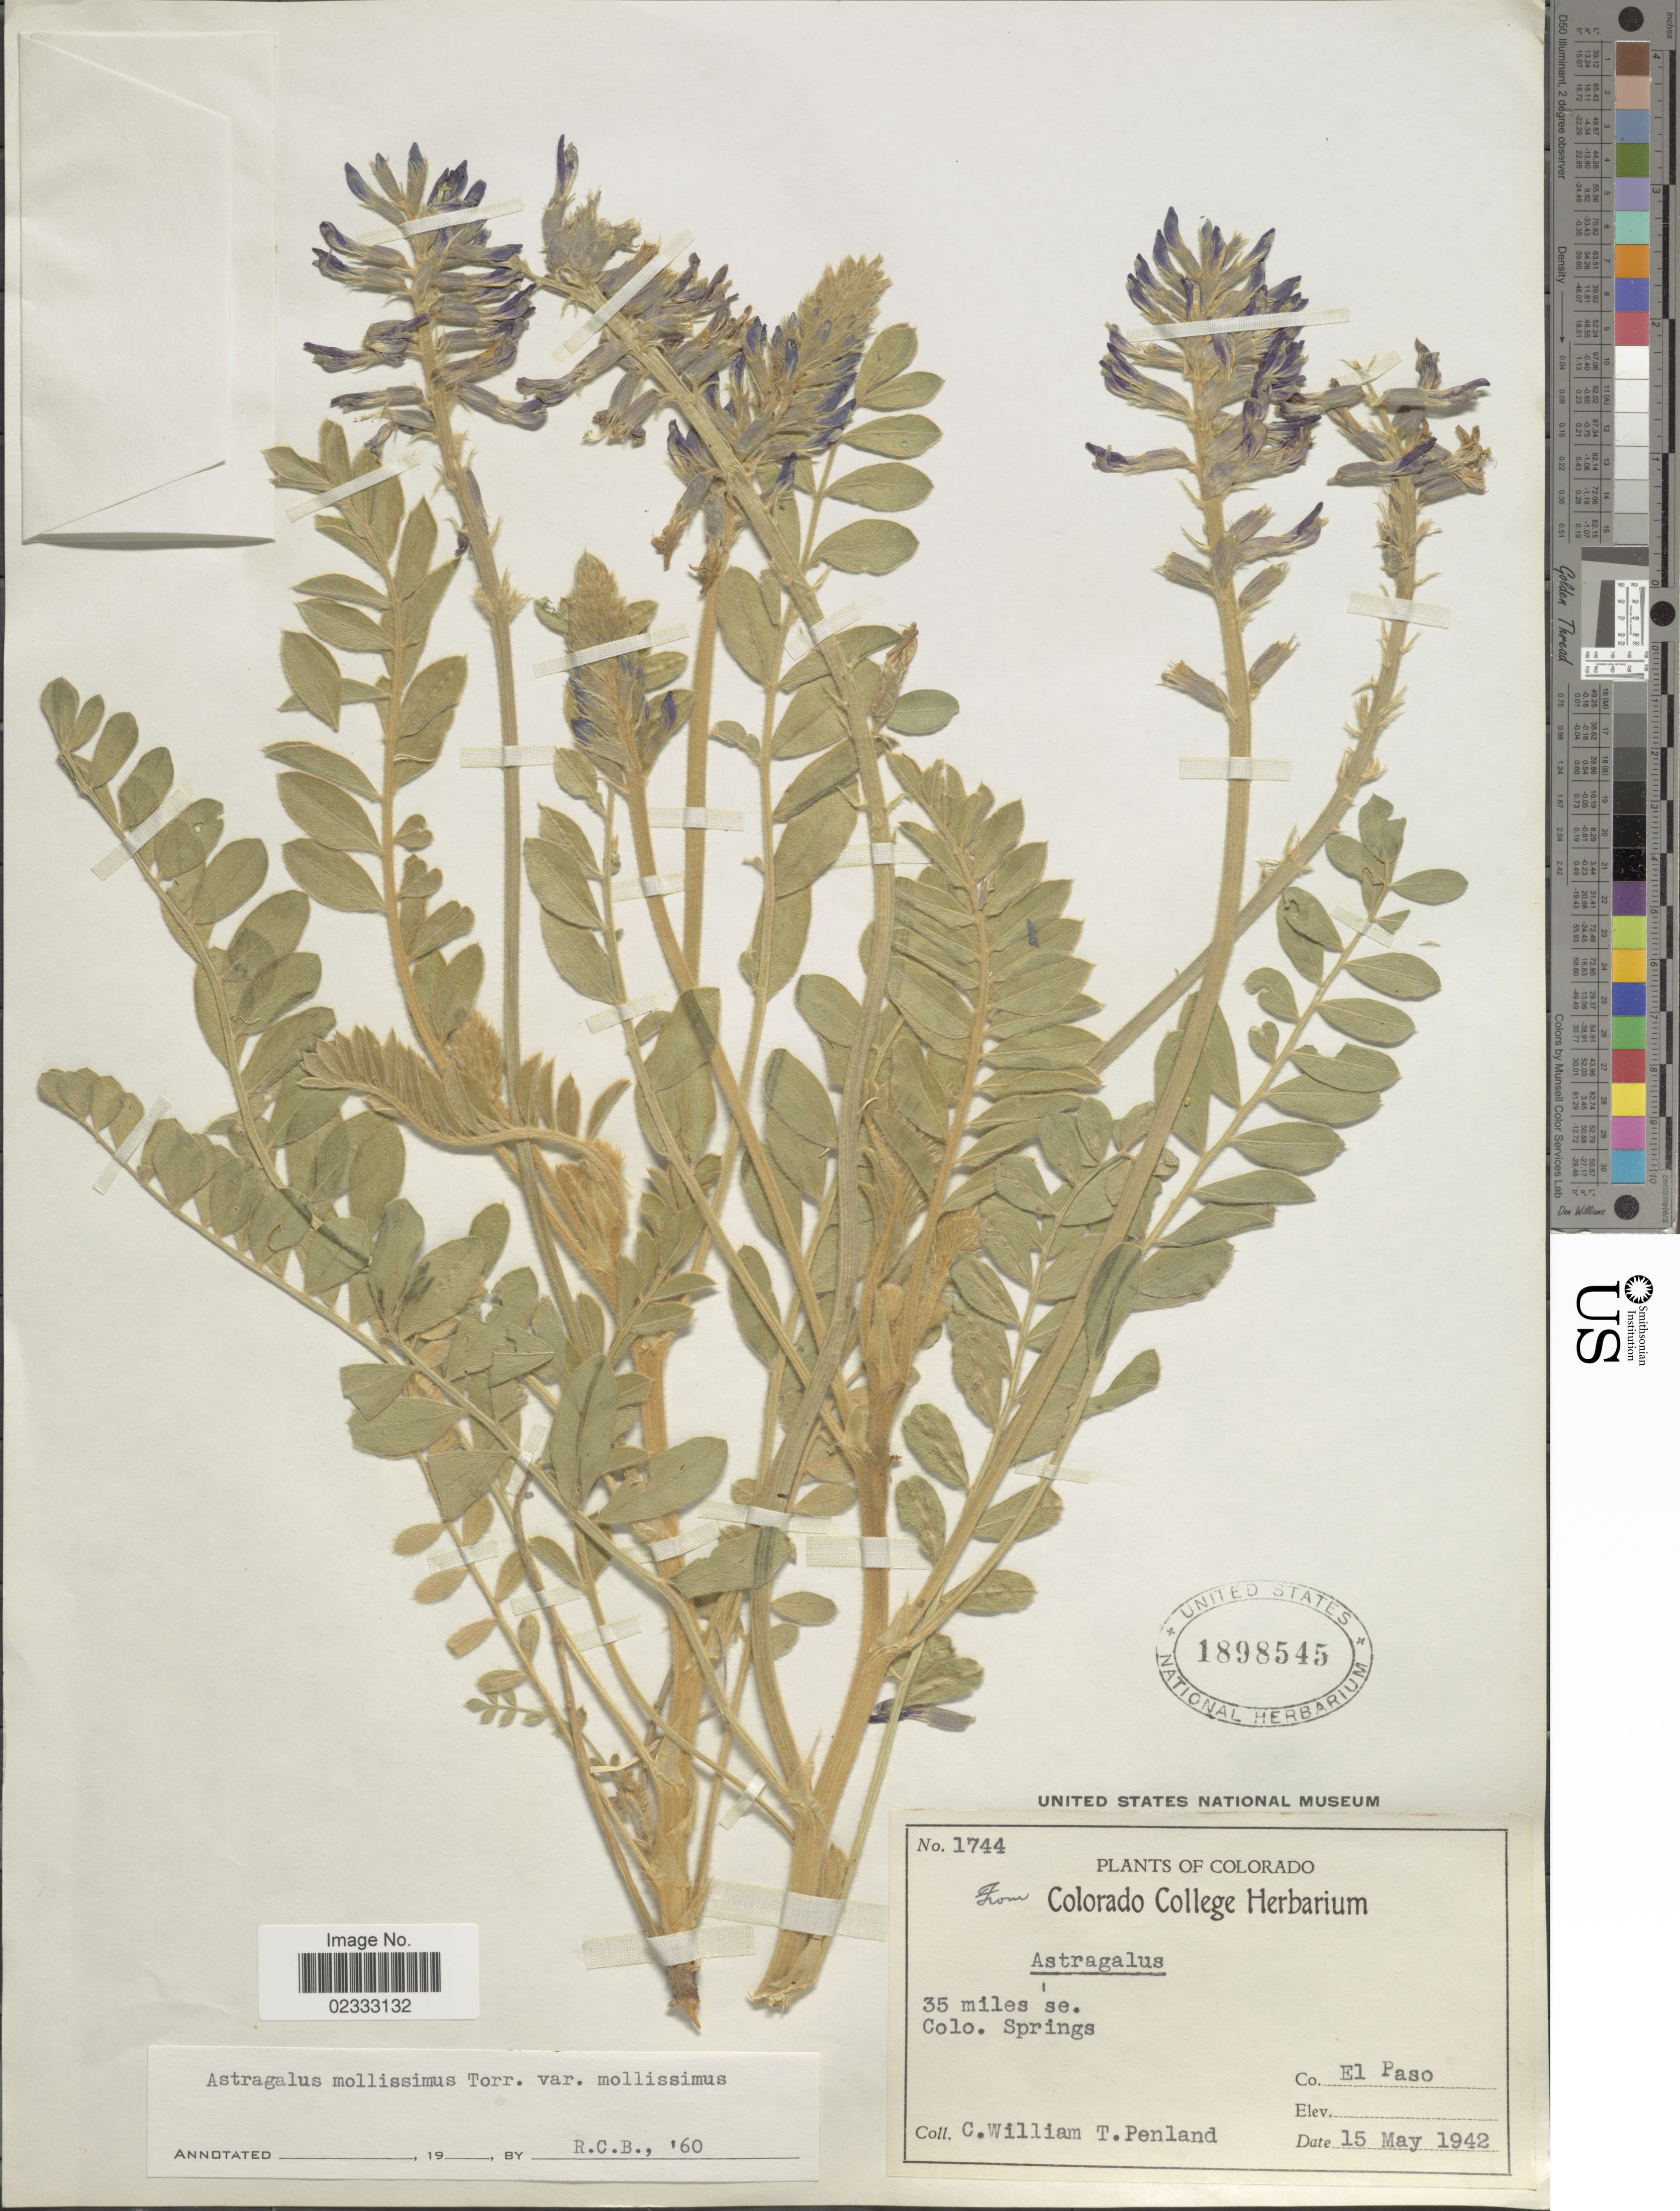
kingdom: Plantae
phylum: Tracheophyta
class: Magnoliopsida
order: Fabales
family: Fabaceae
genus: Astragalus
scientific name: Astragalus mollissimus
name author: Torr.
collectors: C. William & T. Penland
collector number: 1744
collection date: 1942-05-15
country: United States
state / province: Colorado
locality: Colorado, 35 miles se. Colo. Springs. El Paso.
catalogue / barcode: US 1898545